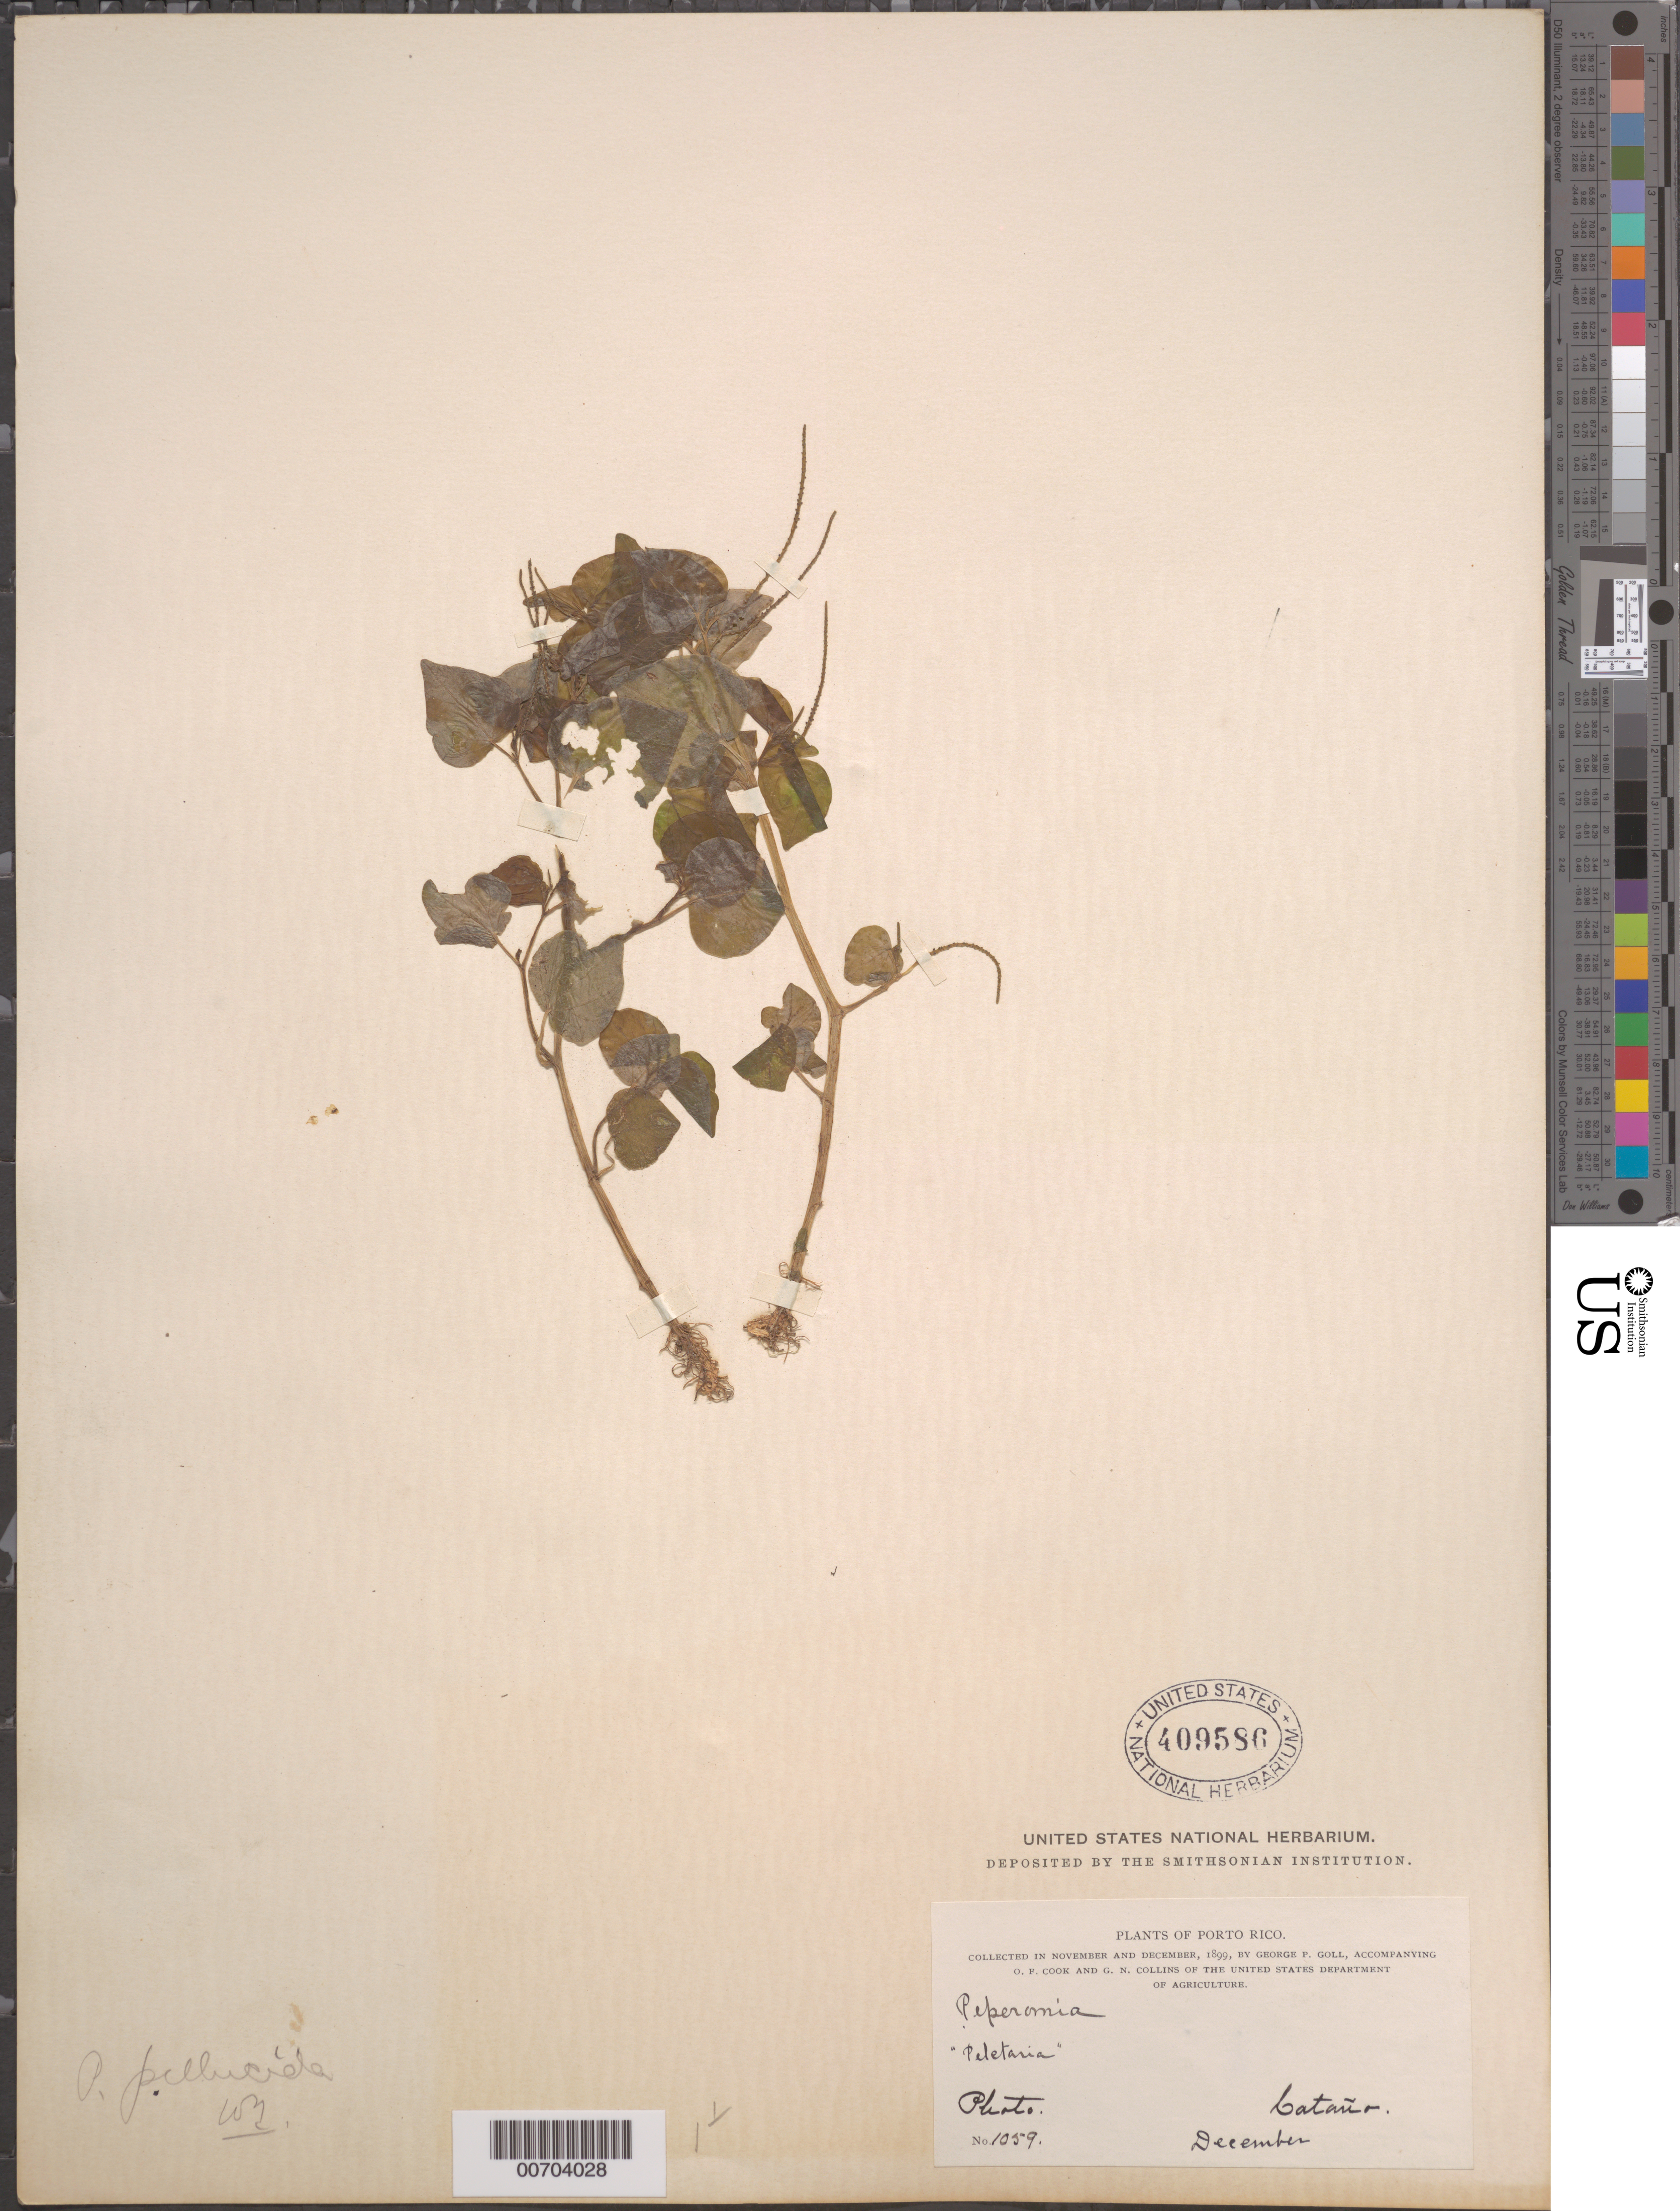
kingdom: Plantae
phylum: Tracheophyta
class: Magnoliopsida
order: Piperales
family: Piperaceae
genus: Peperomia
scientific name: Peperomia sp.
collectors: G. Goll, O. F. Cook & G. Collins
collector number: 1059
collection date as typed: Dec 1899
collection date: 1899-12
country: Puerto Rico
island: Greater Antilles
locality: Cantaña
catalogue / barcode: US 409586